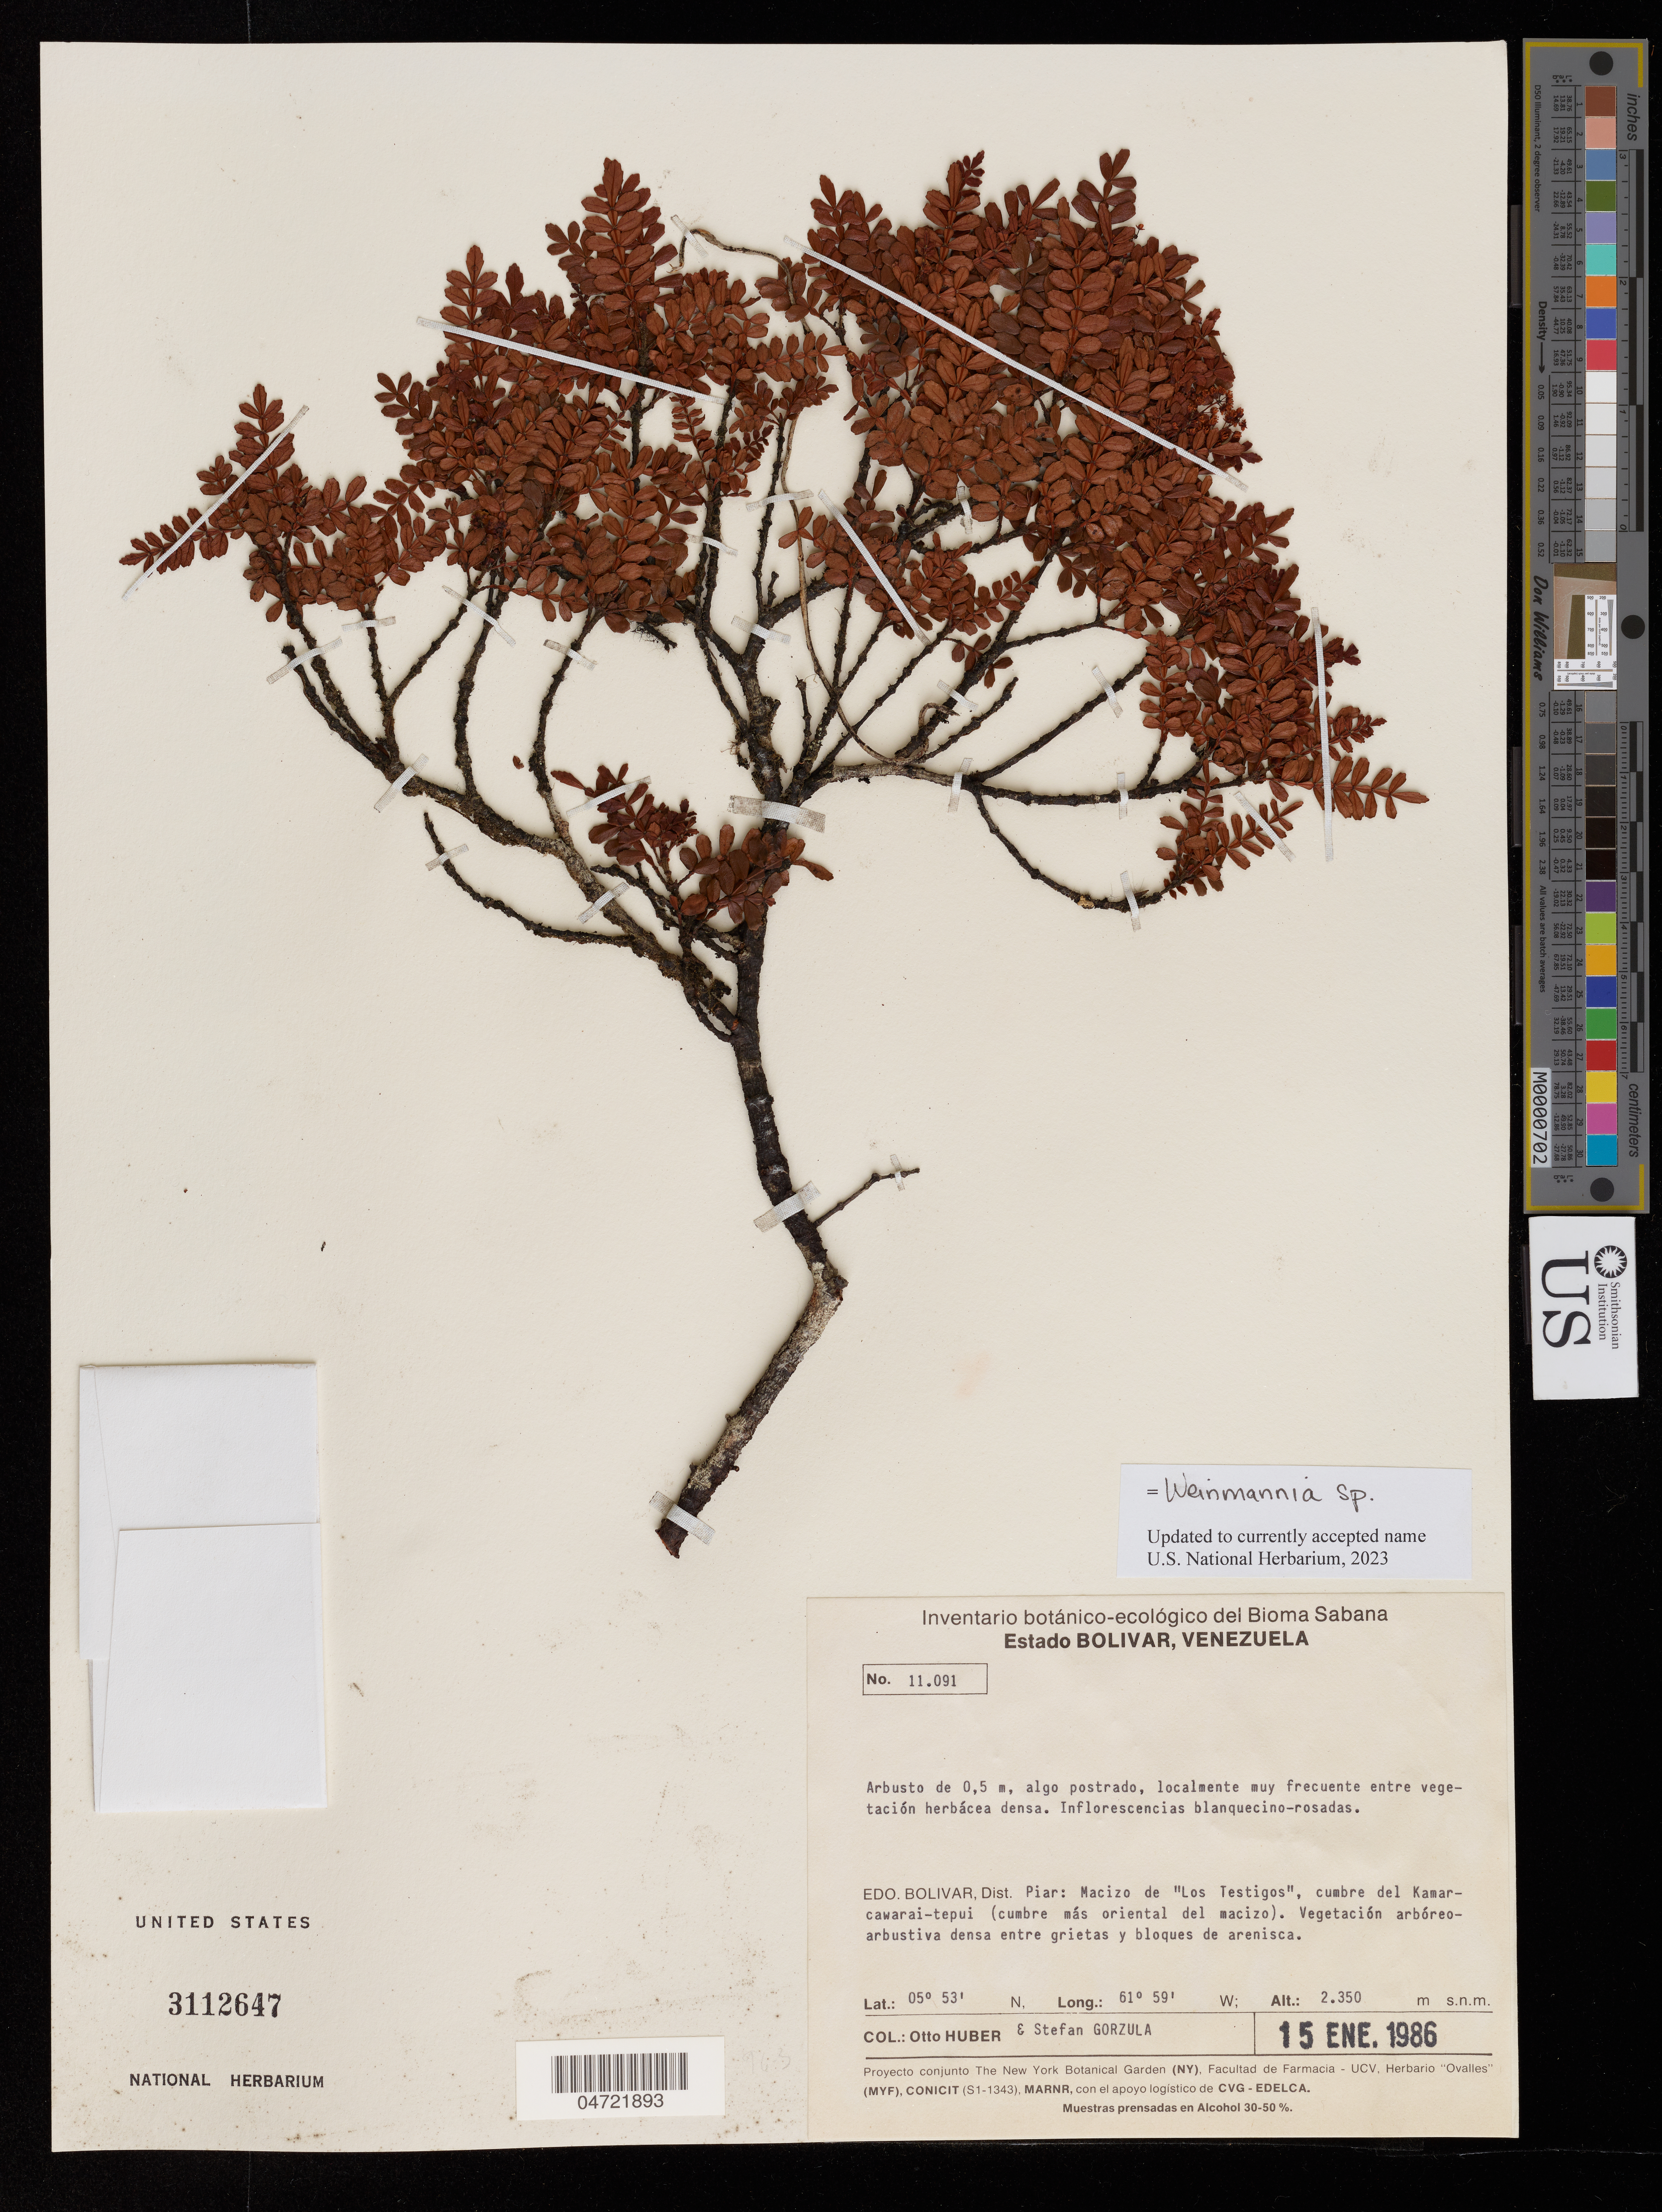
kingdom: Plantae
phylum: Tracheophyta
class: Magnoliopsida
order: Oxalidales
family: Cunoniaceae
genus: Weinmannia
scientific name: Weinmannia sp.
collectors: O. Huber & S. Gorzula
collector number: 11091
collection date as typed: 15-Jan-86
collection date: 1986-01-15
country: Venezuela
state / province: Bolívar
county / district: Piar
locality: Maczio de "Los Testigos", cumbre del Kamarcawarai-tepuí (cumbre mas oriental del macizo)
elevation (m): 2350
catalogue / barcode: US 3112647